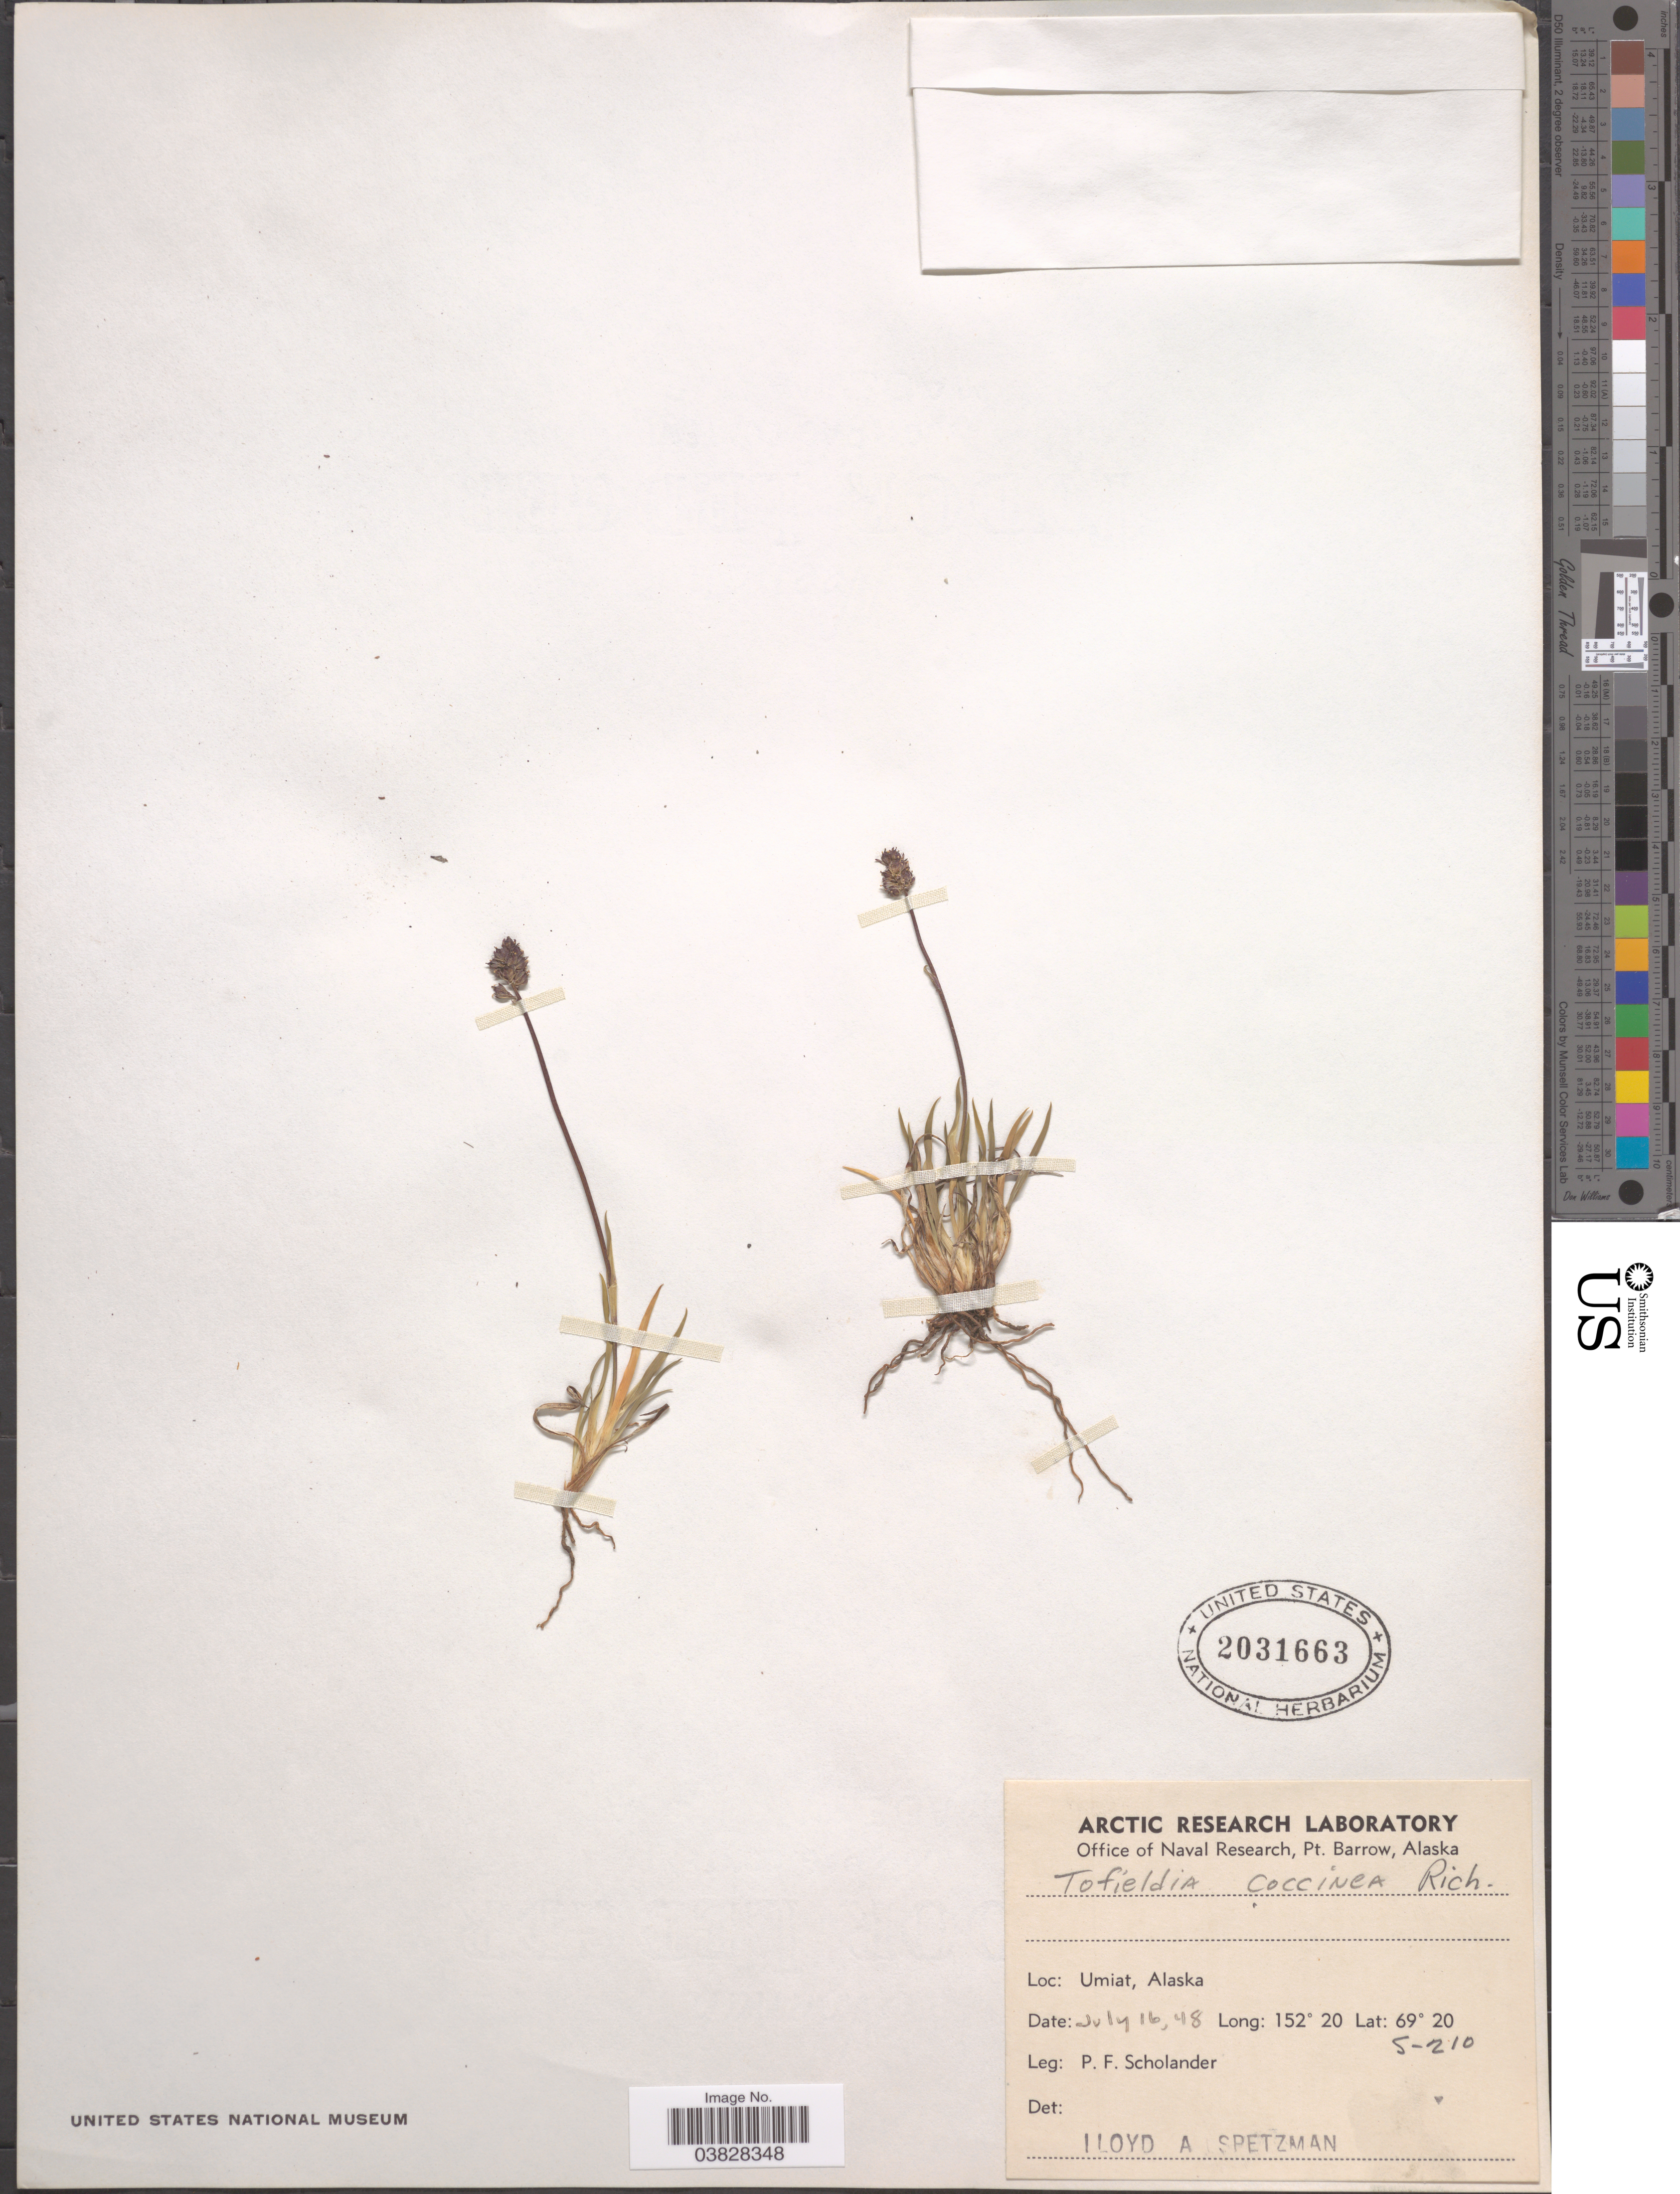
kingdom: Plantae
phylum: Tracheophyta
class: Liliopsida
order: Alismatales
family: Tofieldiaceae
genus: Tofieldia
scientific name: Tofieldia coccinea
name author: Richardson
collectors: P. Scholander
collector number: S-210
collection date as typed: Transcribed d/m/y: 16/7/48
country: United States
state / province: Alaska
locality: Umiat.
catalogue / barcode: US 2031663